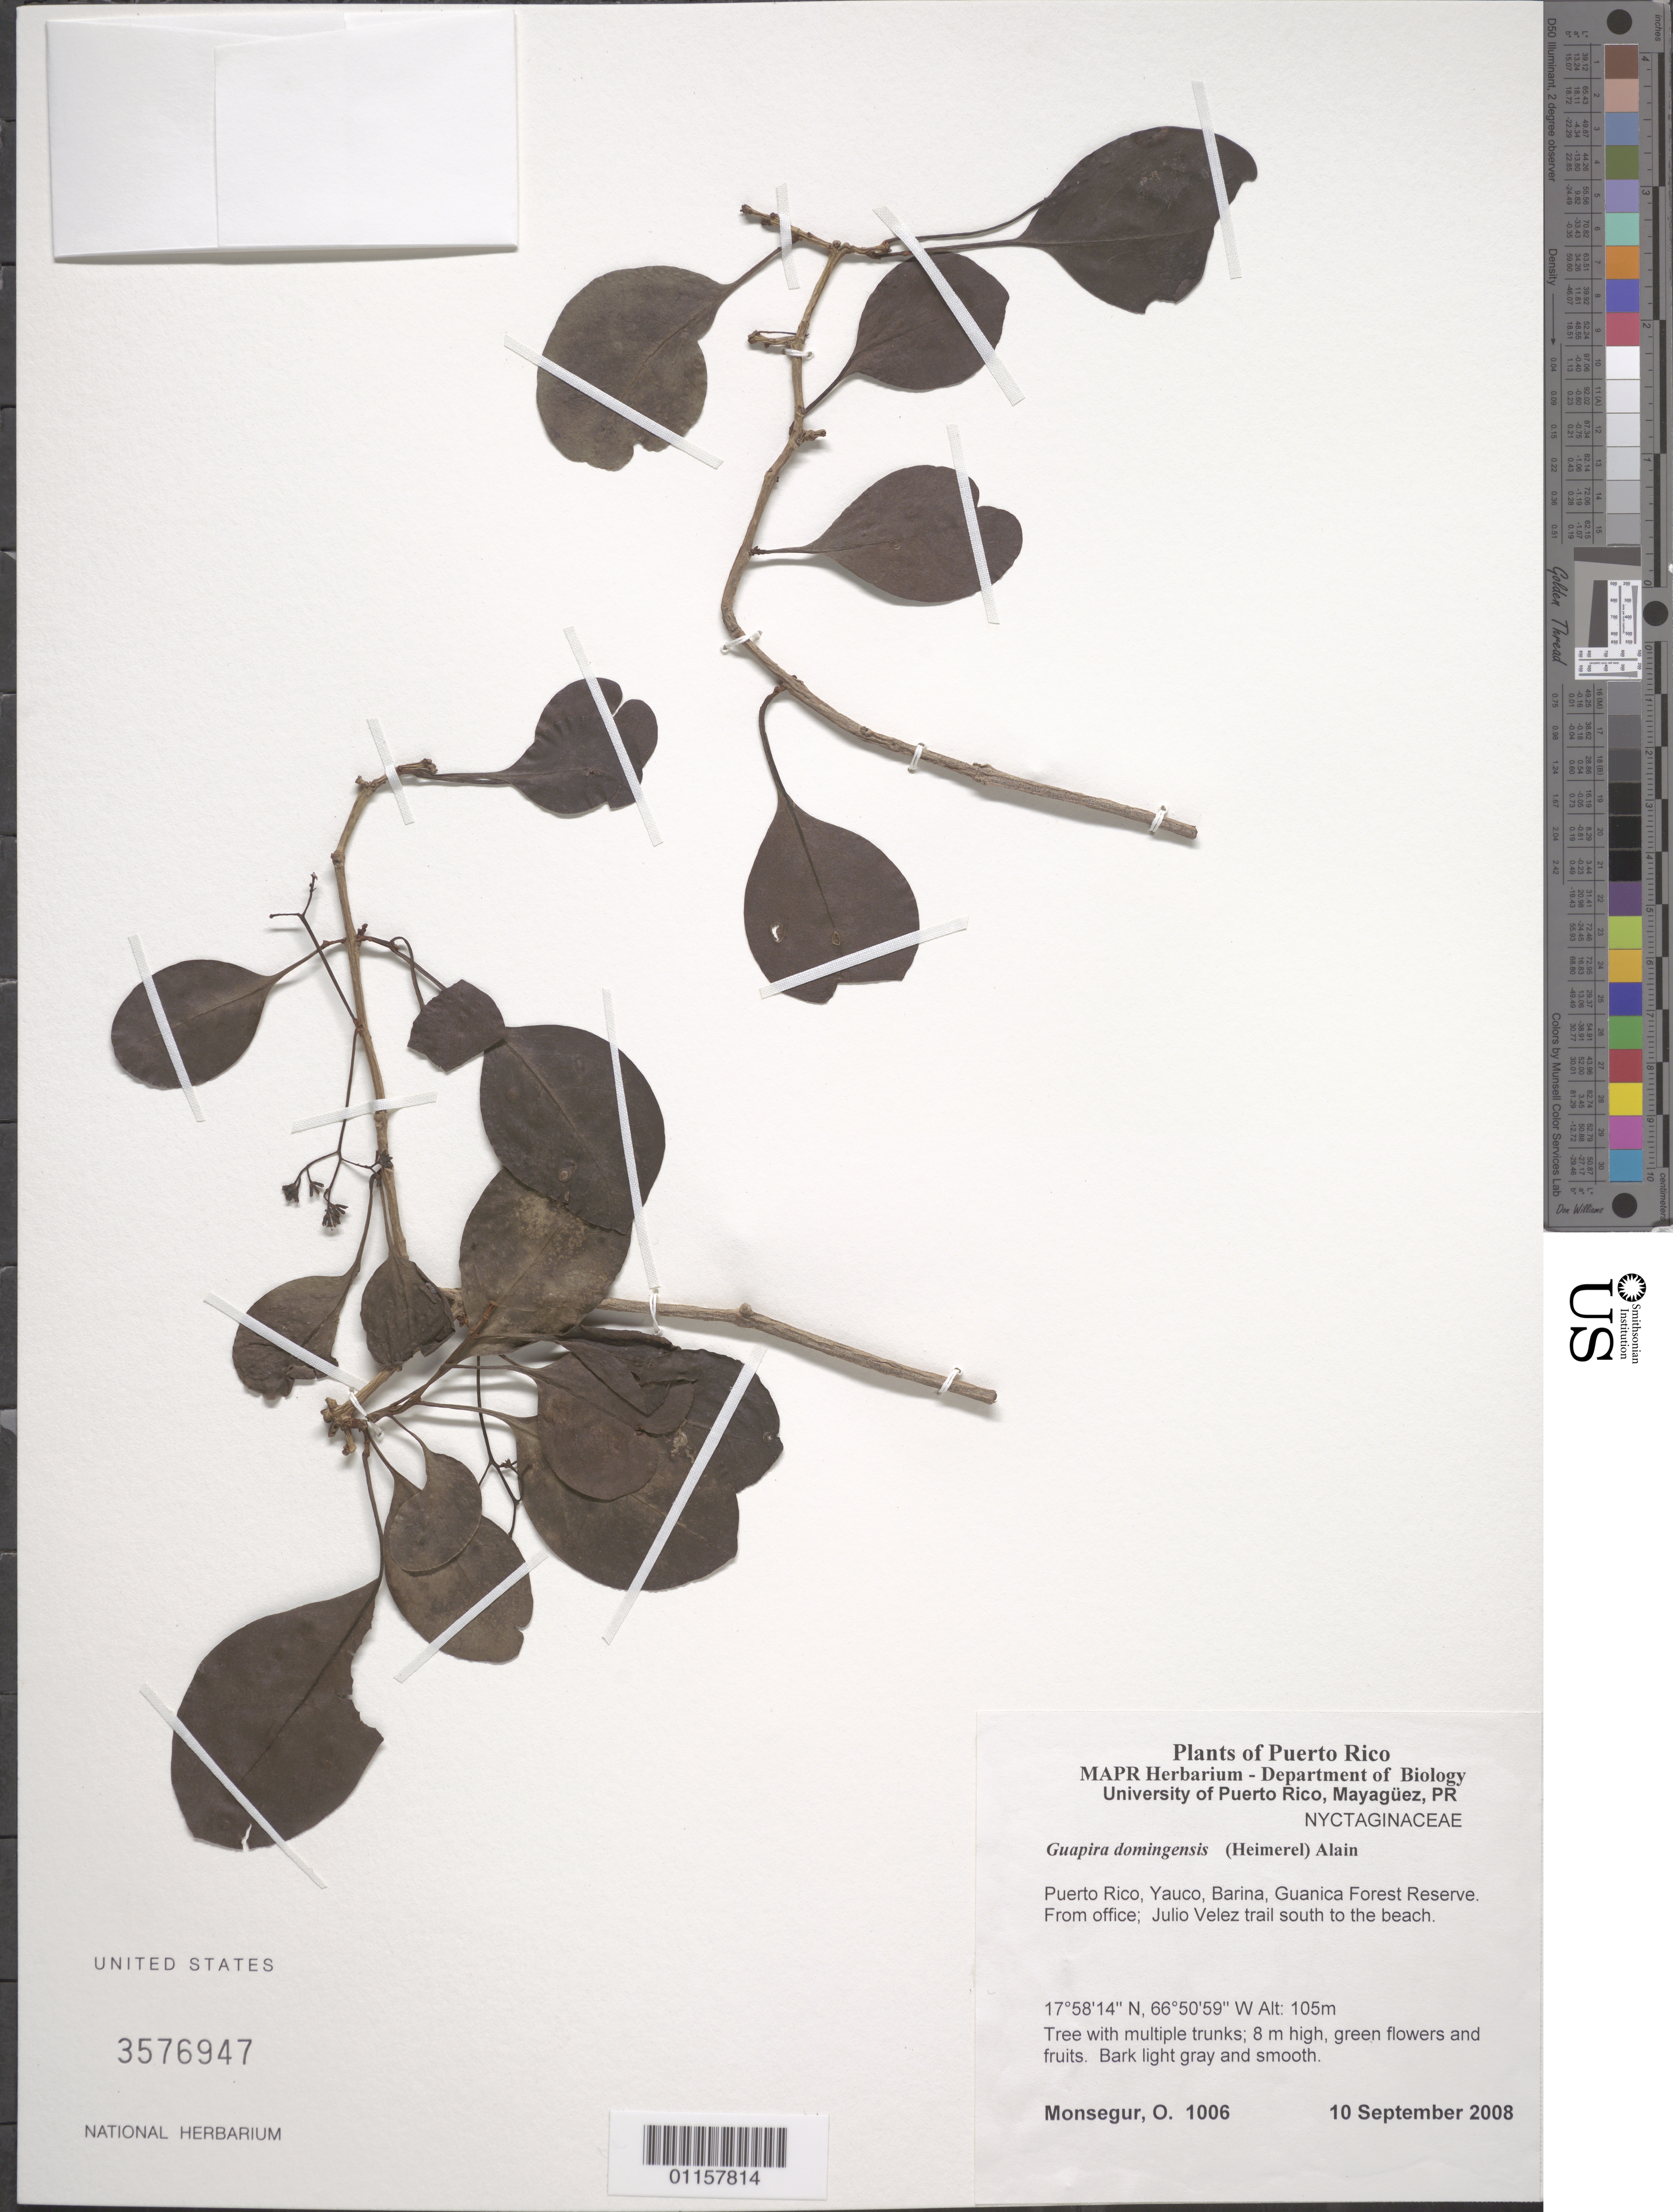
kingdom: Plantae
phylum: Tracheophyta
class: Magnoliopsida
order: Caryophyllales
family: Nyctaginaceae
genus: Guapira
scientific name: Guapira domingensis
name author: (Heimerl) Alain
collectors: O. Monsegur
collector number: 1006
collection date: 2008-09-10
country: Puerto Rico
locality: Yauco, Barina, Guaníca Forest Reserve. From office Julio Velez trail S to the beach.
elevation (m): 105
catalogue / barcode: US 3576947